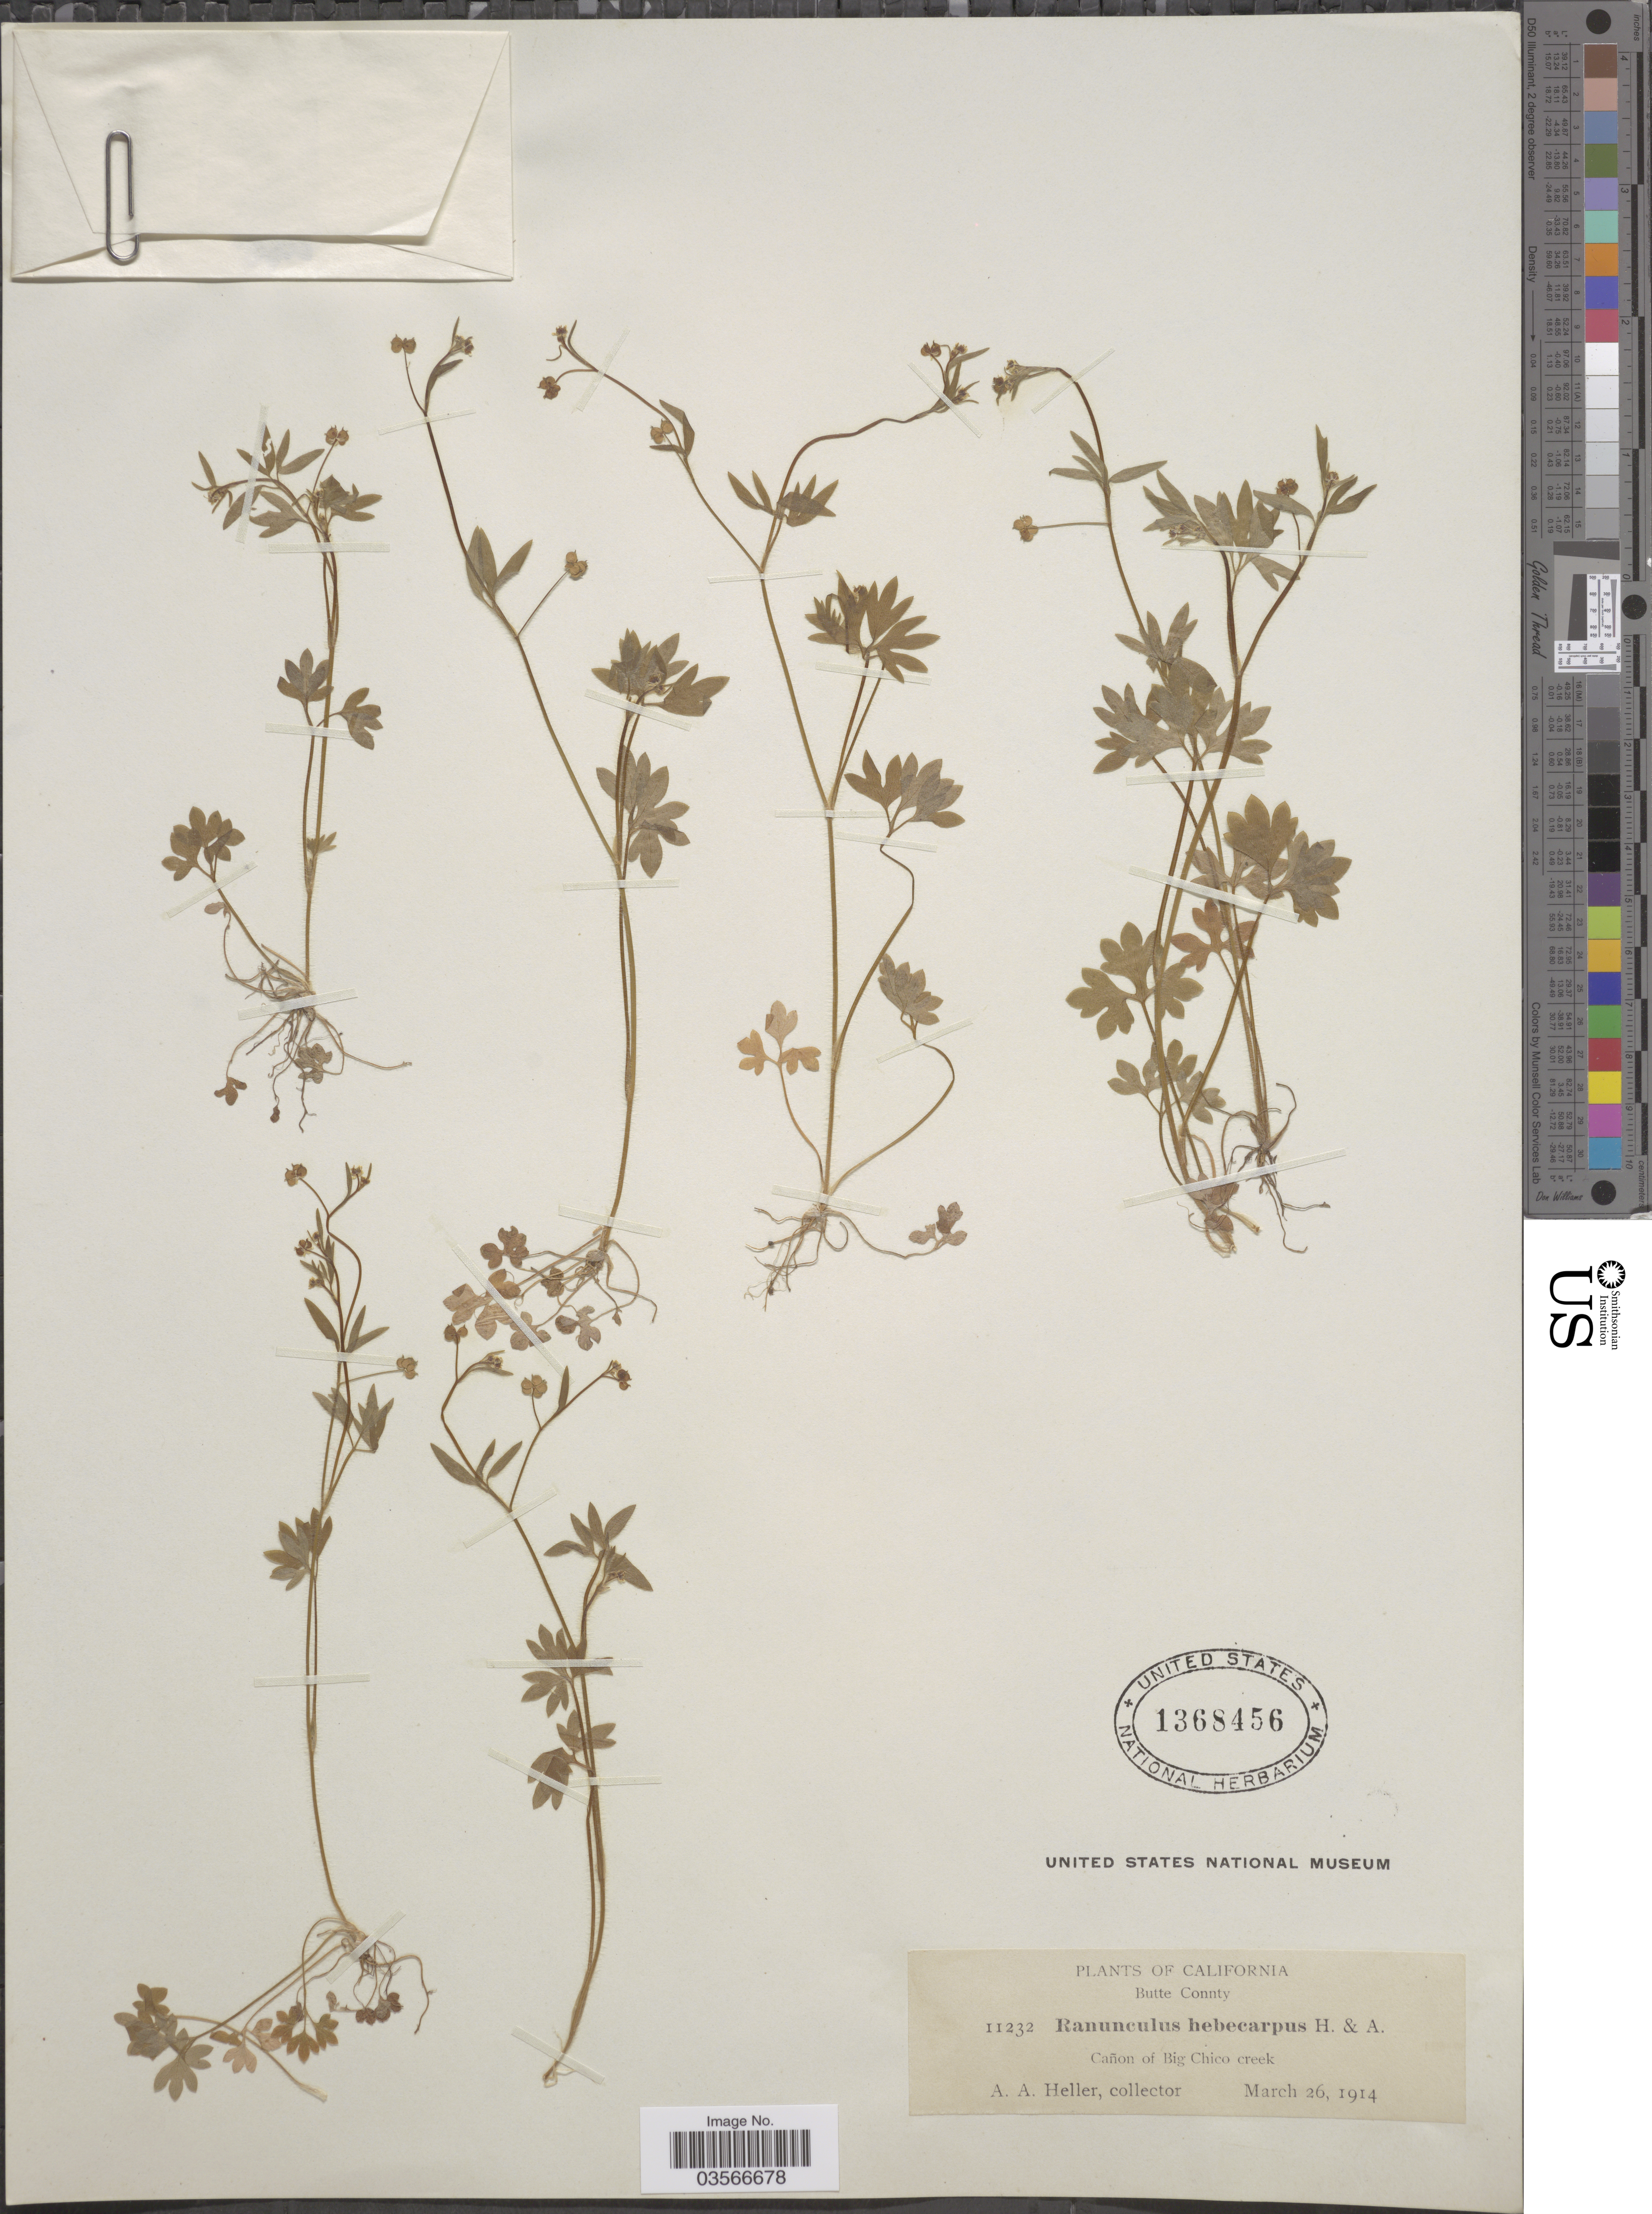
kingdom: Plantae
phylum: Tracheophyta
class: Magnoliopsida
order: Ranunculales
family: Ranunculaceae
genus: Ranunculus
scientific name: Ranunculus hebecarpus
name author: Hook. & Arn.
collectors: A. A. Heller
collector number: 11232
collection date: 1914-03-26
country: United States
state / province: California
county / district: Butte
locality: Bute Connty. Cañon of Big Chico creek.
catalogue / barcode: US 1368456